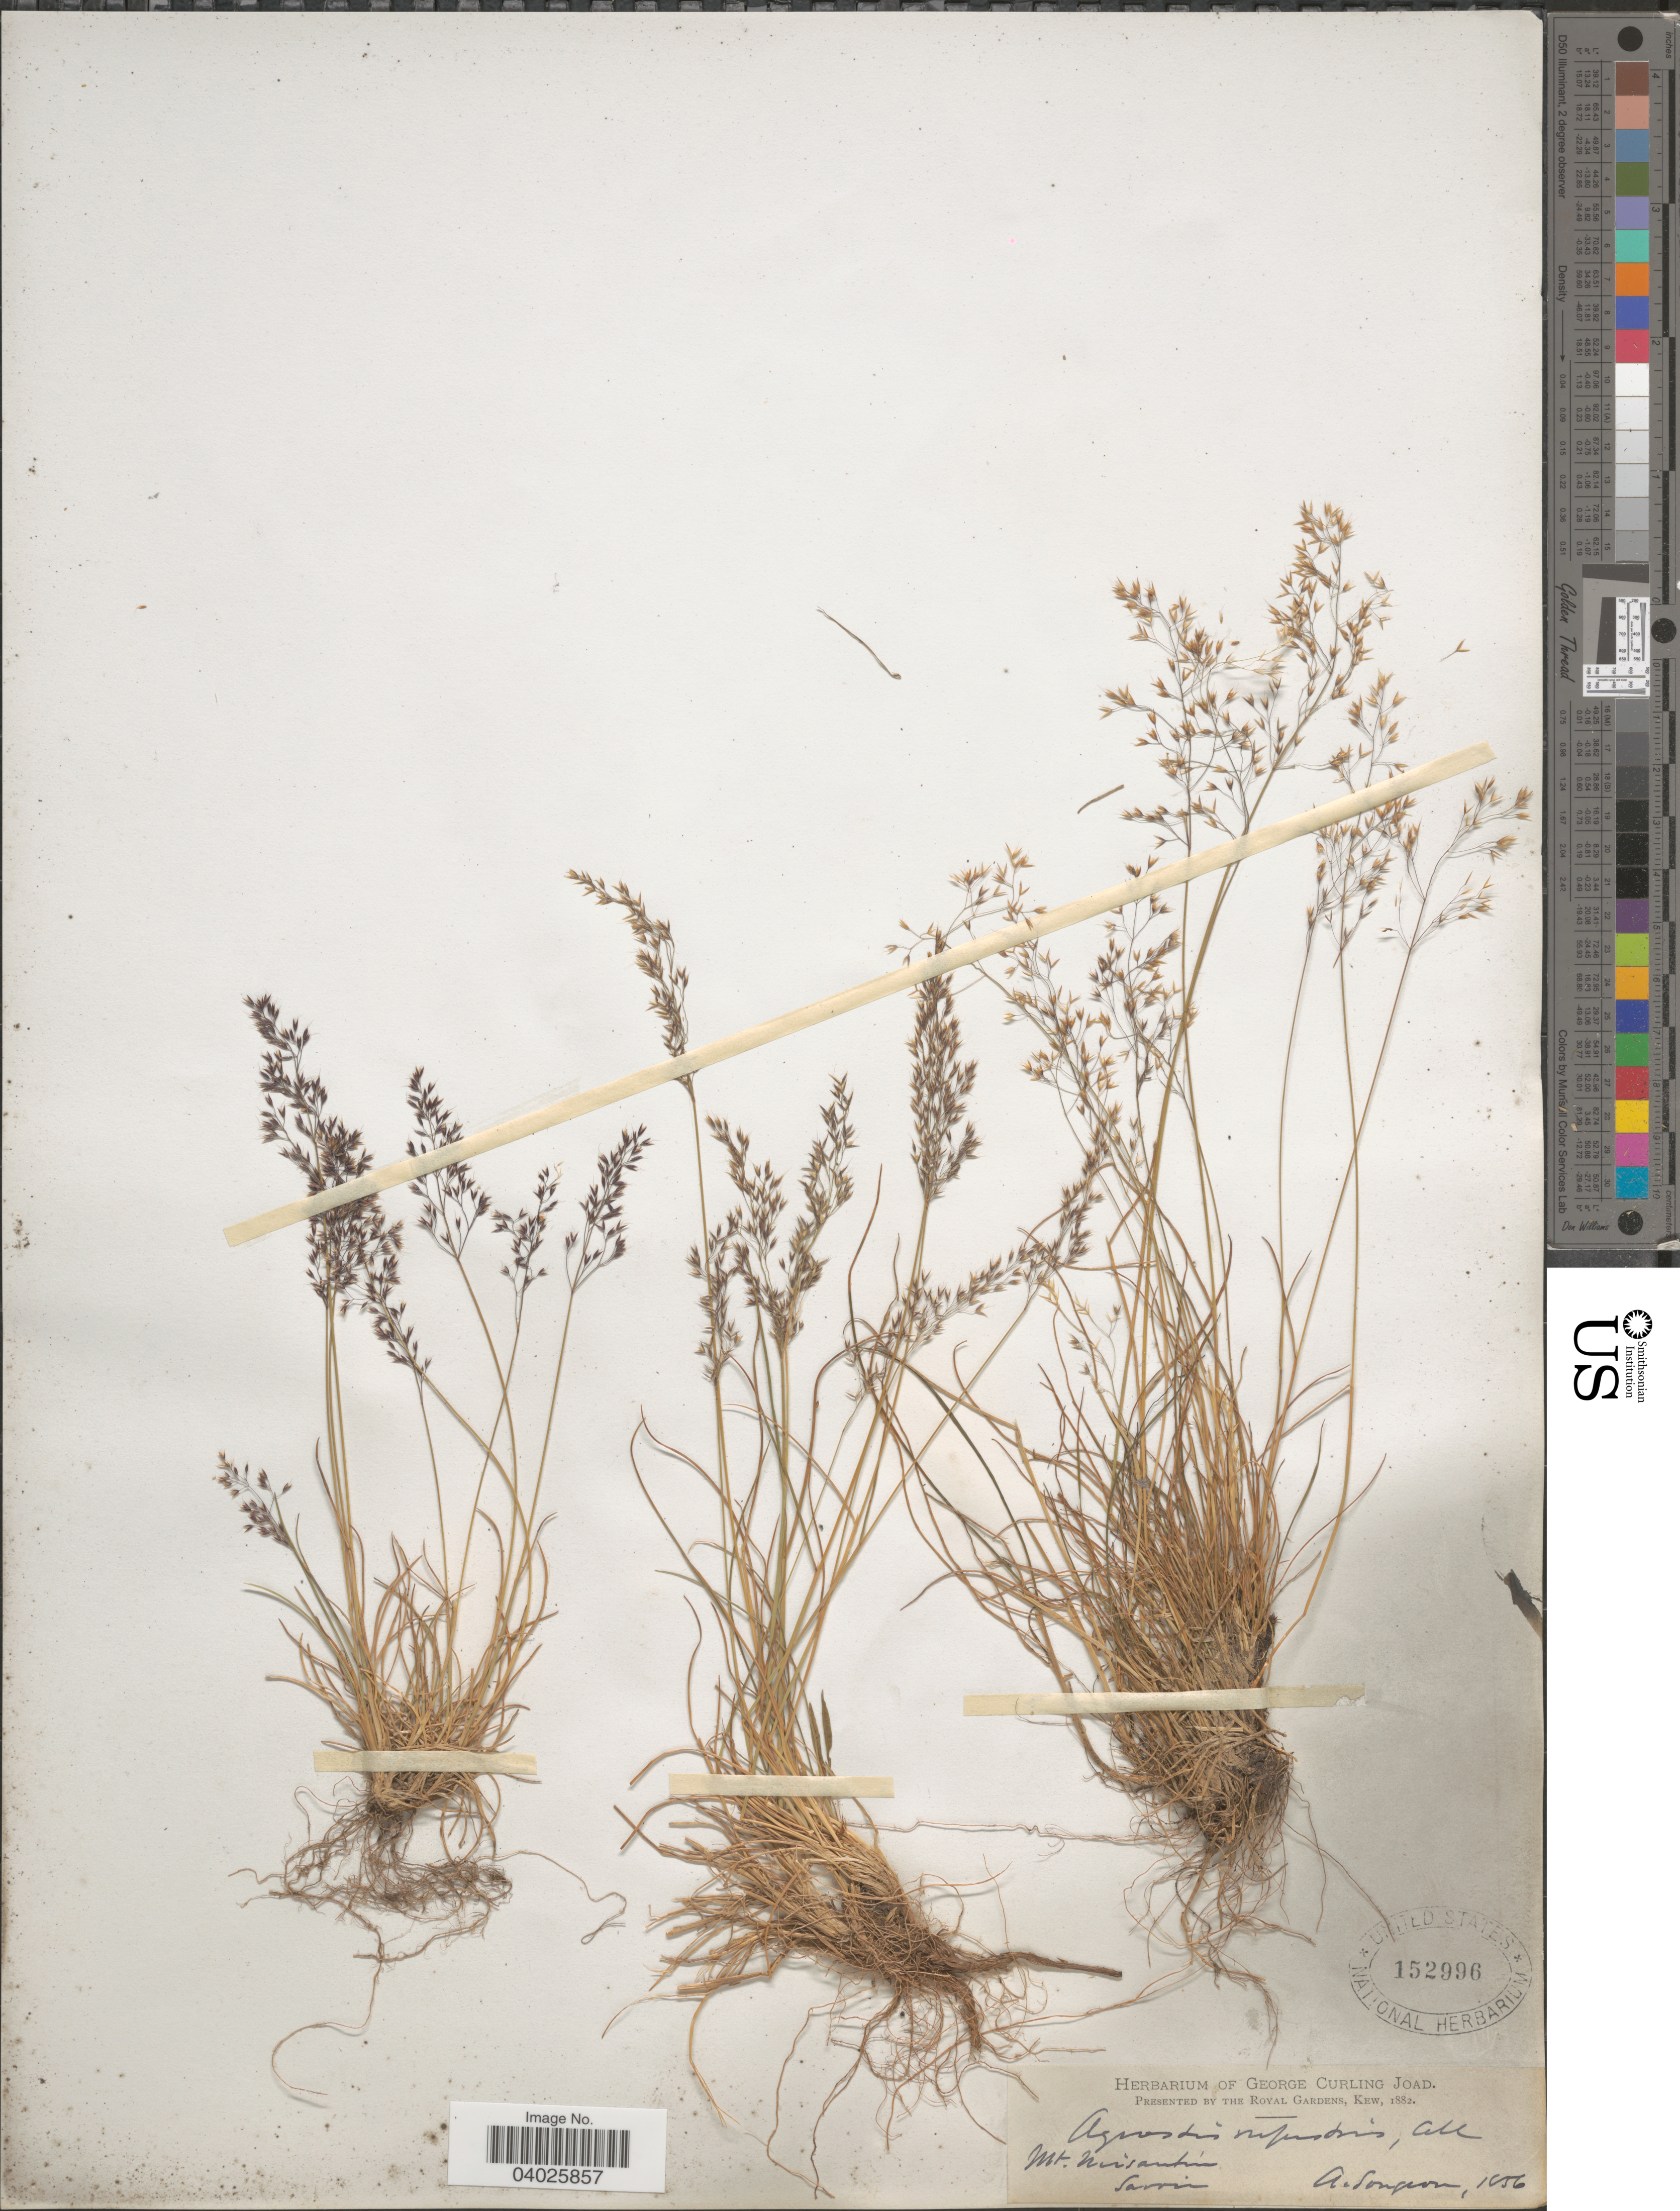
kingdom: Plantae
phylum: Tracheophyta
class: Liliopsida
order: Poales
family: Poaceae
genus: Agrostis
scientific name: Agrostis rupestris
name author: All.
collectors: A. Songeon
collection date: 1836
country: France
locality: Mt. Mirantin [interpreted], Savoie.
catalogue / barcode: US 152996